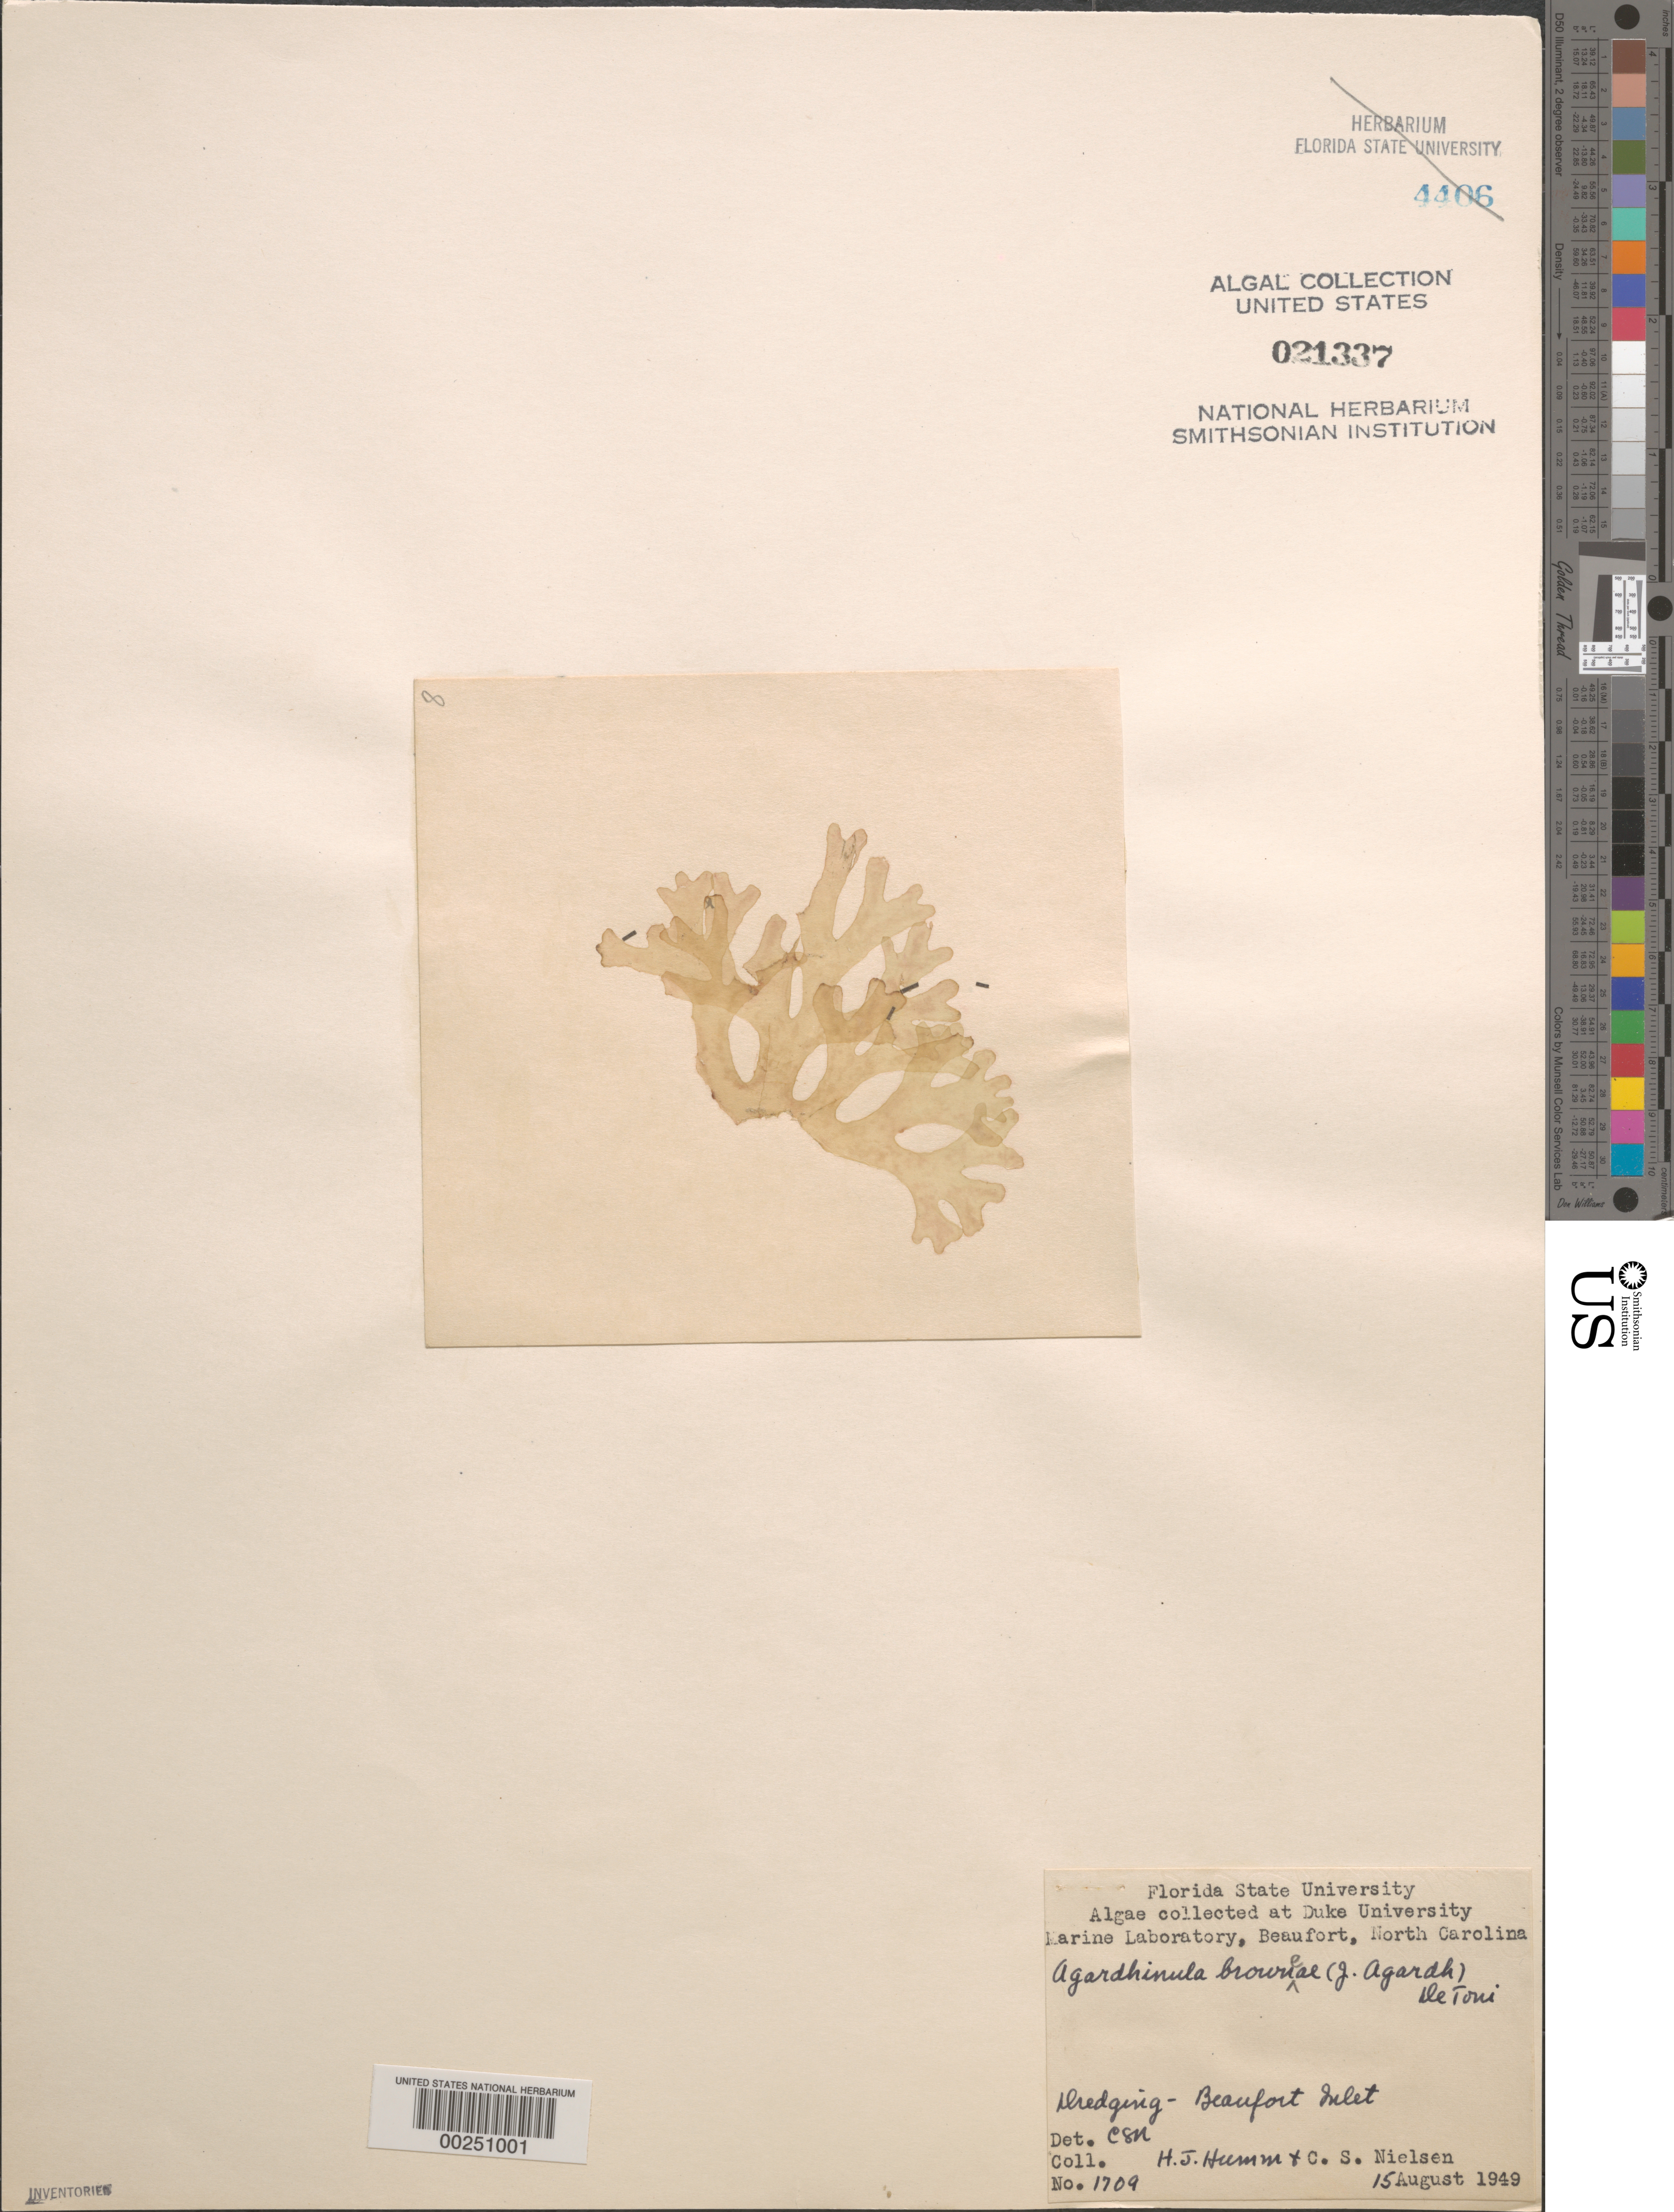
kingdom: Plantae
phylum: Rhodophyta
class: Florideophyceae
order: Rhodymeniales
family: Rhodymeniaceae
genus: Agardhinula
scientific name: Agardhinula browneae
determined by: Nielsen, C. S.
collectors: C. S. Nielsen & H. J. Humm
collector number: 1709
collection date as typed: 15 Aug 1949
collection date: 1949-08-15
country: United States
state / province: North Carolina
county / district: Carteret County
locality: Beaufort Inlet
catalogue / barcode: US 21337